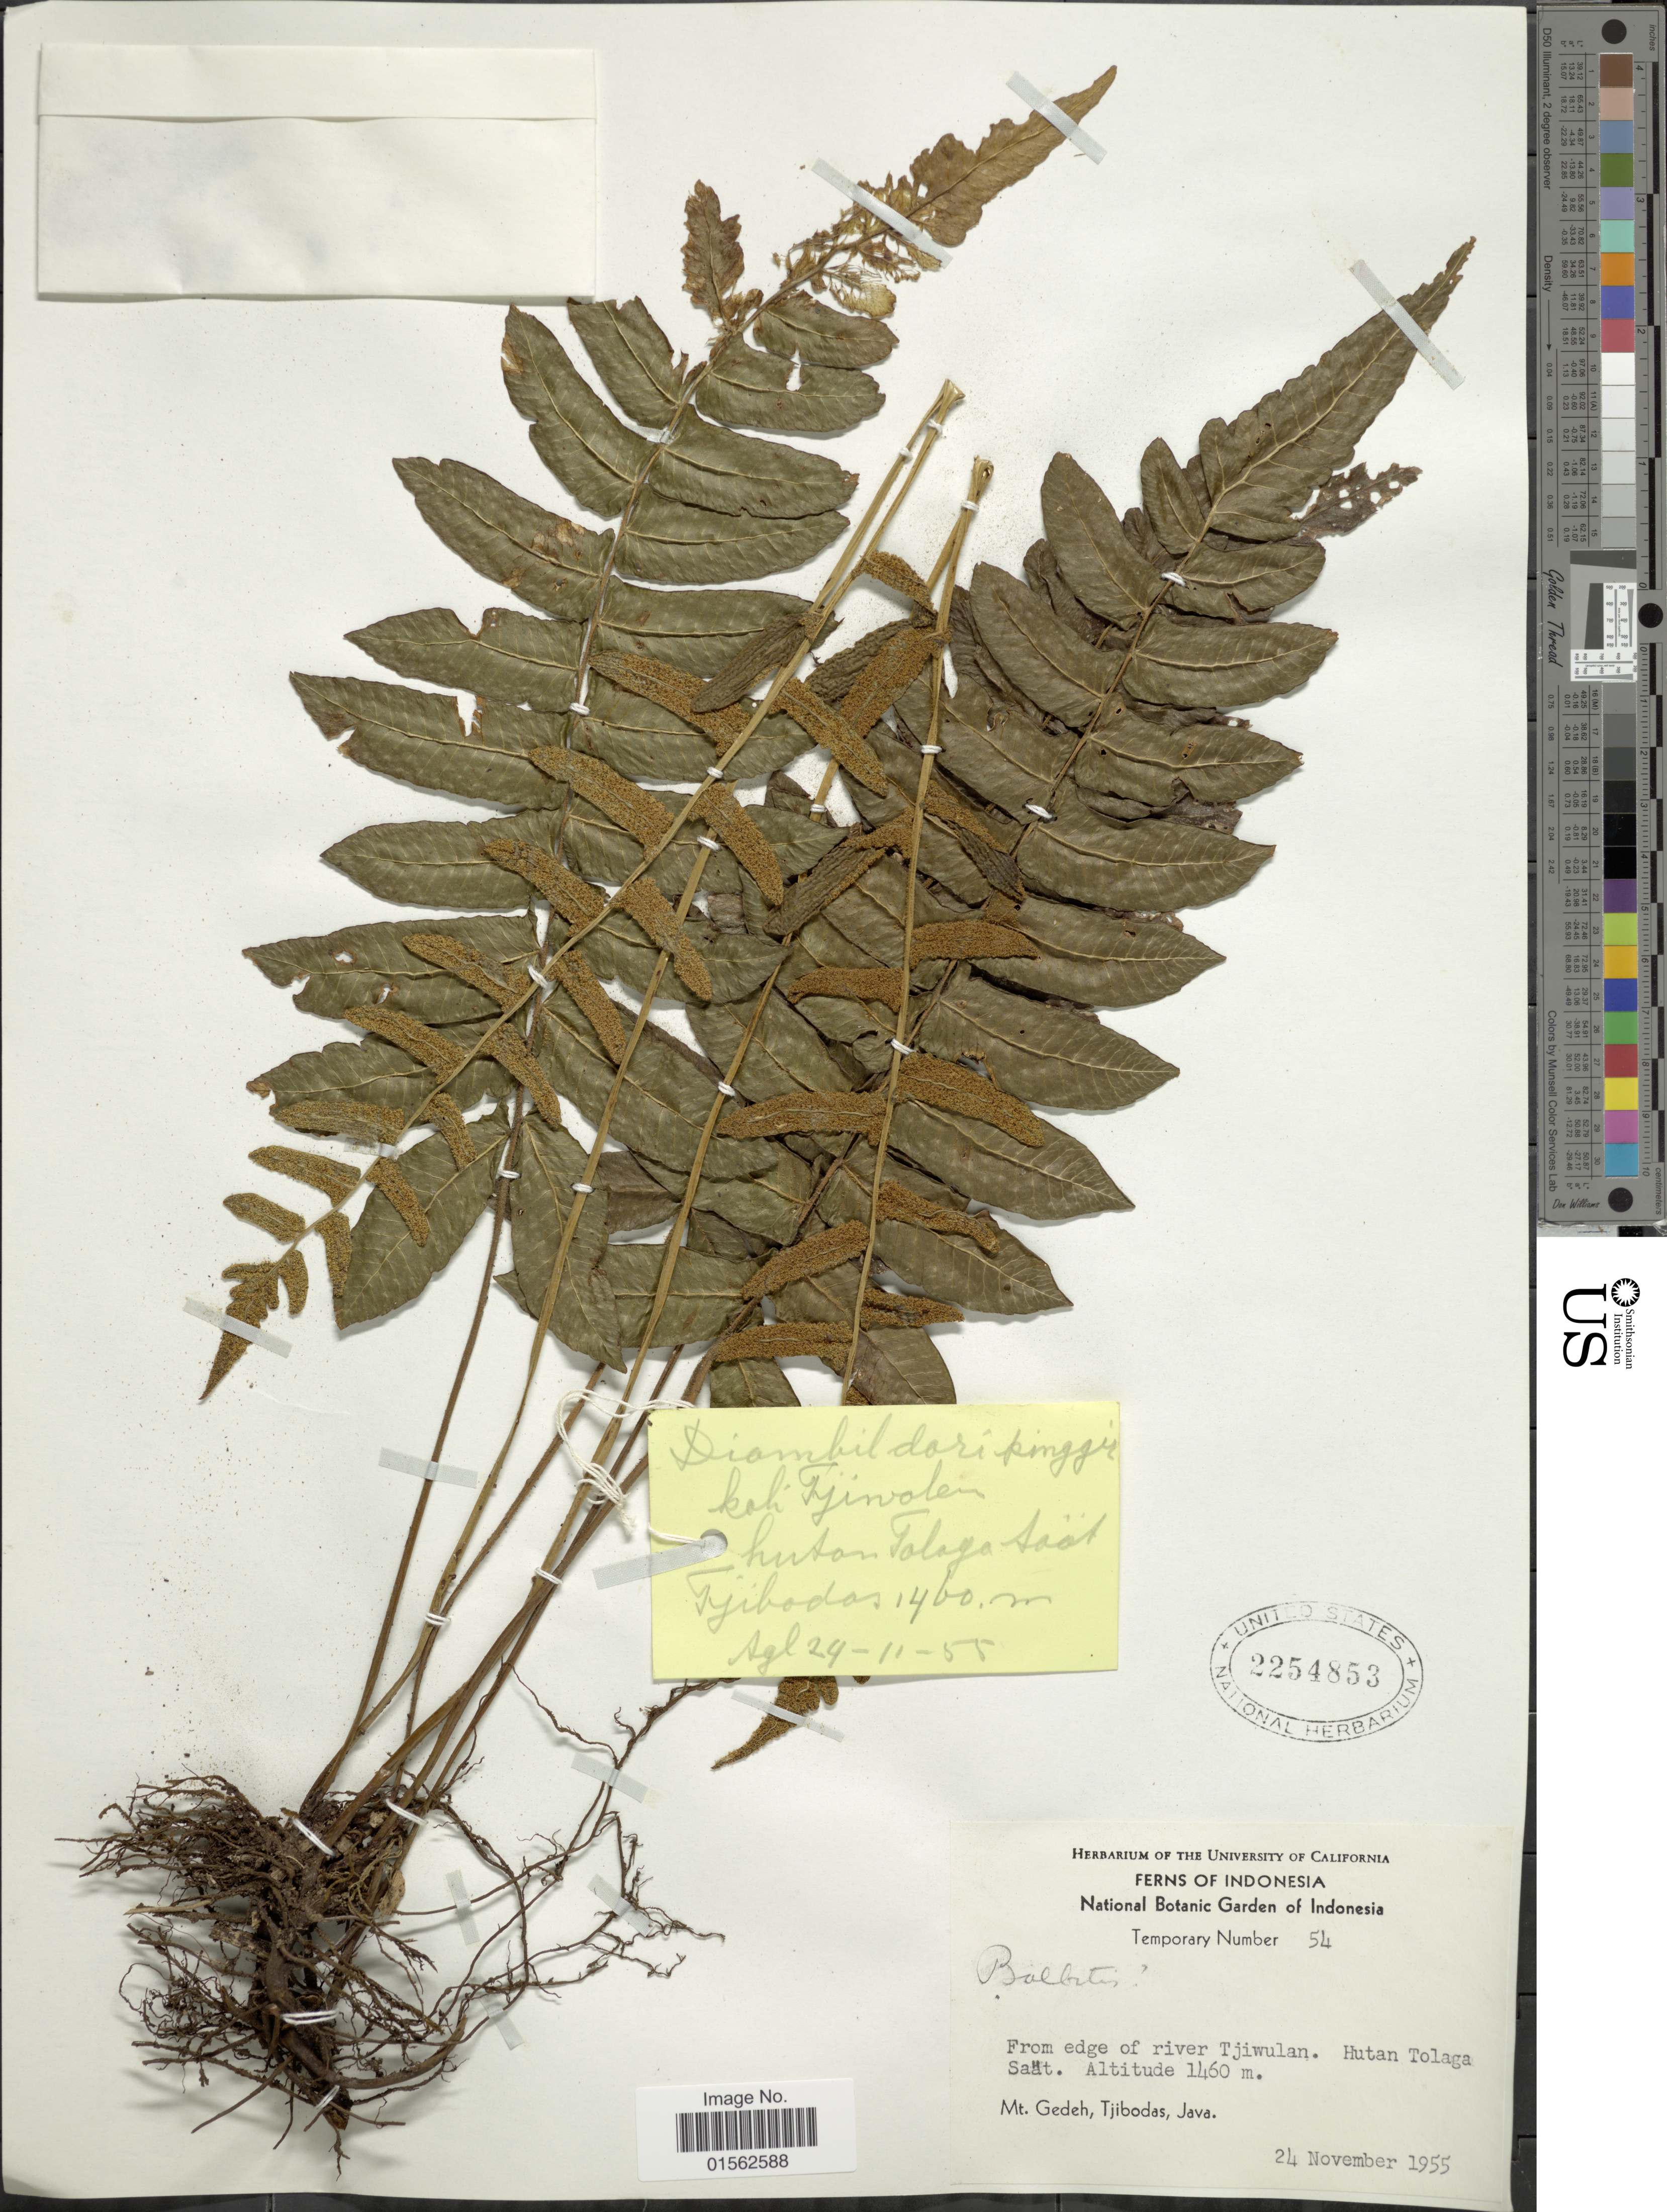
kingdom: Plantae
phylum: Tracheophyta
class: Polypodiopsida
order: Polypodiales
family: Dryopteridaceae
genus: Bolbitis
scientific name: Bolbitis sp.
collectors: ex herb. Univ. of California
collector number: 54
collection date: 1955-11-24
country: Indonesia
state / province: Java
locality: Indonesia, from edge of river Tjiwulan, Hutan Tolaga, Saät, Mt. Gedeh, Tjibodas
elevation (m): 1460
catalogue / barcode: US 2254853